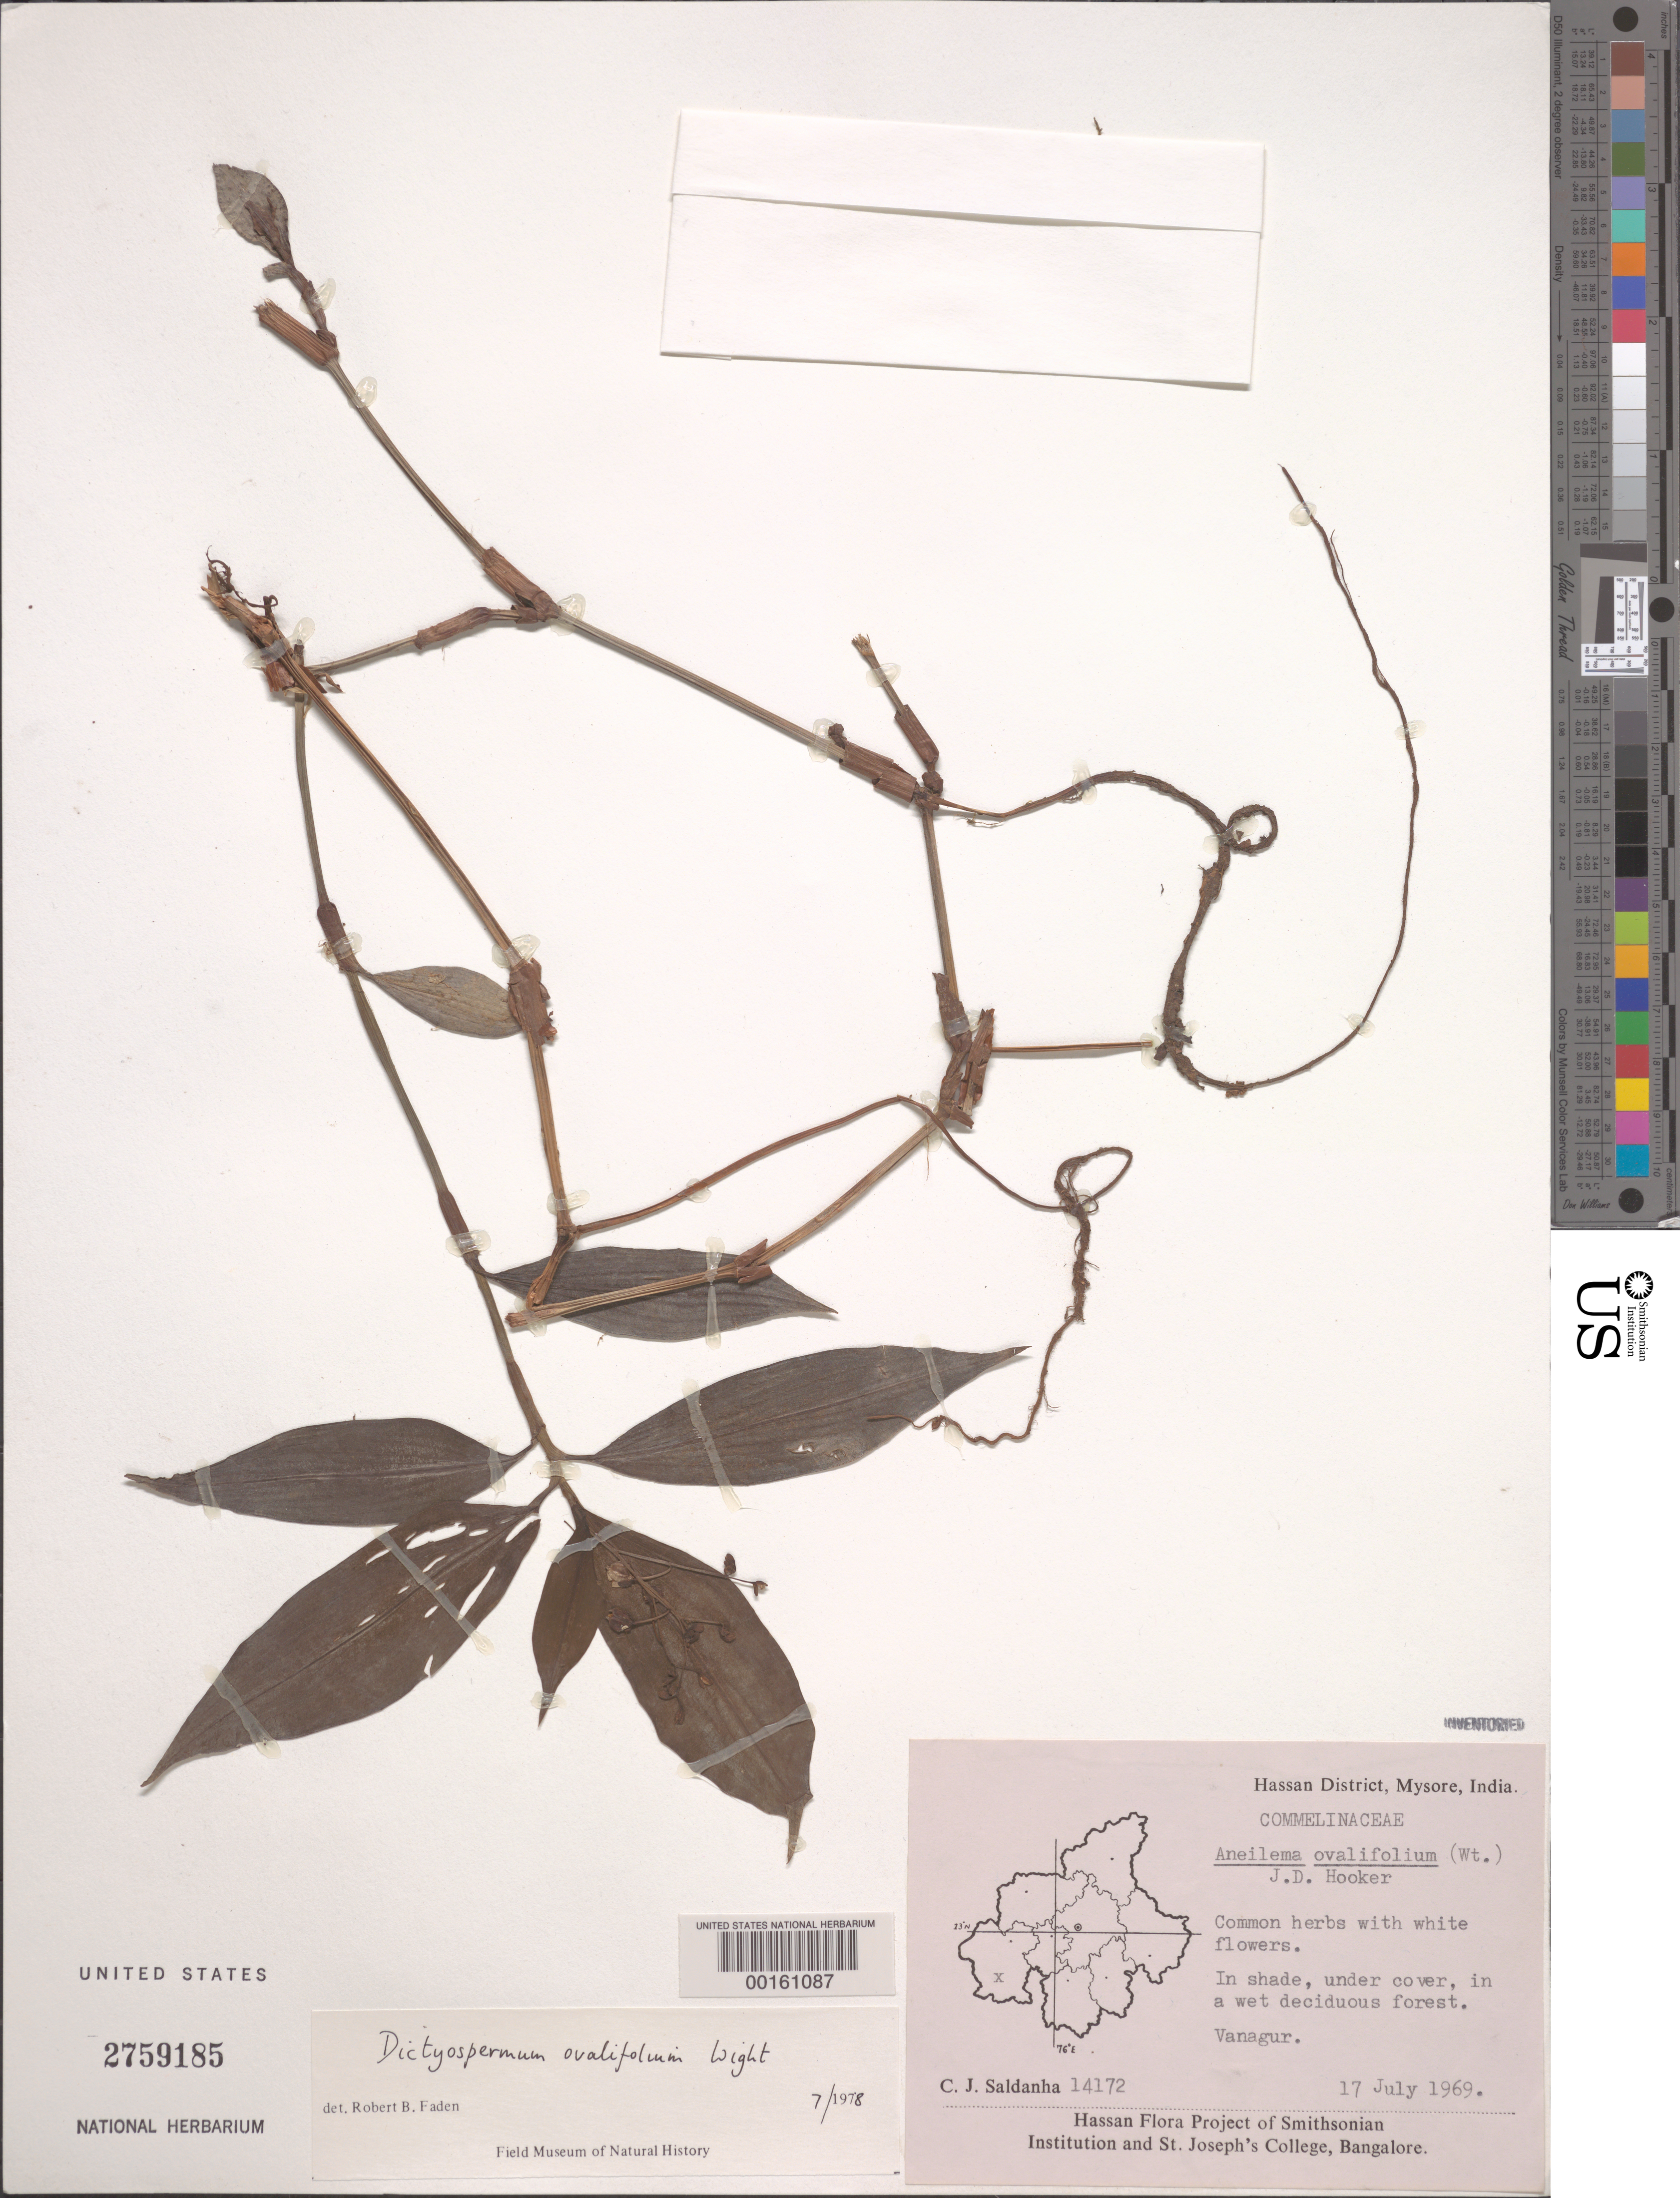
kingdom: Plantae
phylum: Tracheophyta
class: Liliopsida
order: Commelinales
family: Commelinaceae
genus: Dictyospermum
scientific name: Dictyospermum ovalifolium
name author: Wight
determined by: Faden, Robert B., (US), Smithsonian Institution - National Museum of Natural History (UNITED STATES)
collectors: C. J. Saldanha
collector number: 14172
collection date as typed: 17 Jul 1969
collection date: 1969-07-17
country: India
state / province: Karnataka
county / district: Hassan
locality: Vanagur, mysore state [mysore state = karnataka.]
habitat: Shaded cover, wet deciduous forest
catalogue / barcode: US 2759185